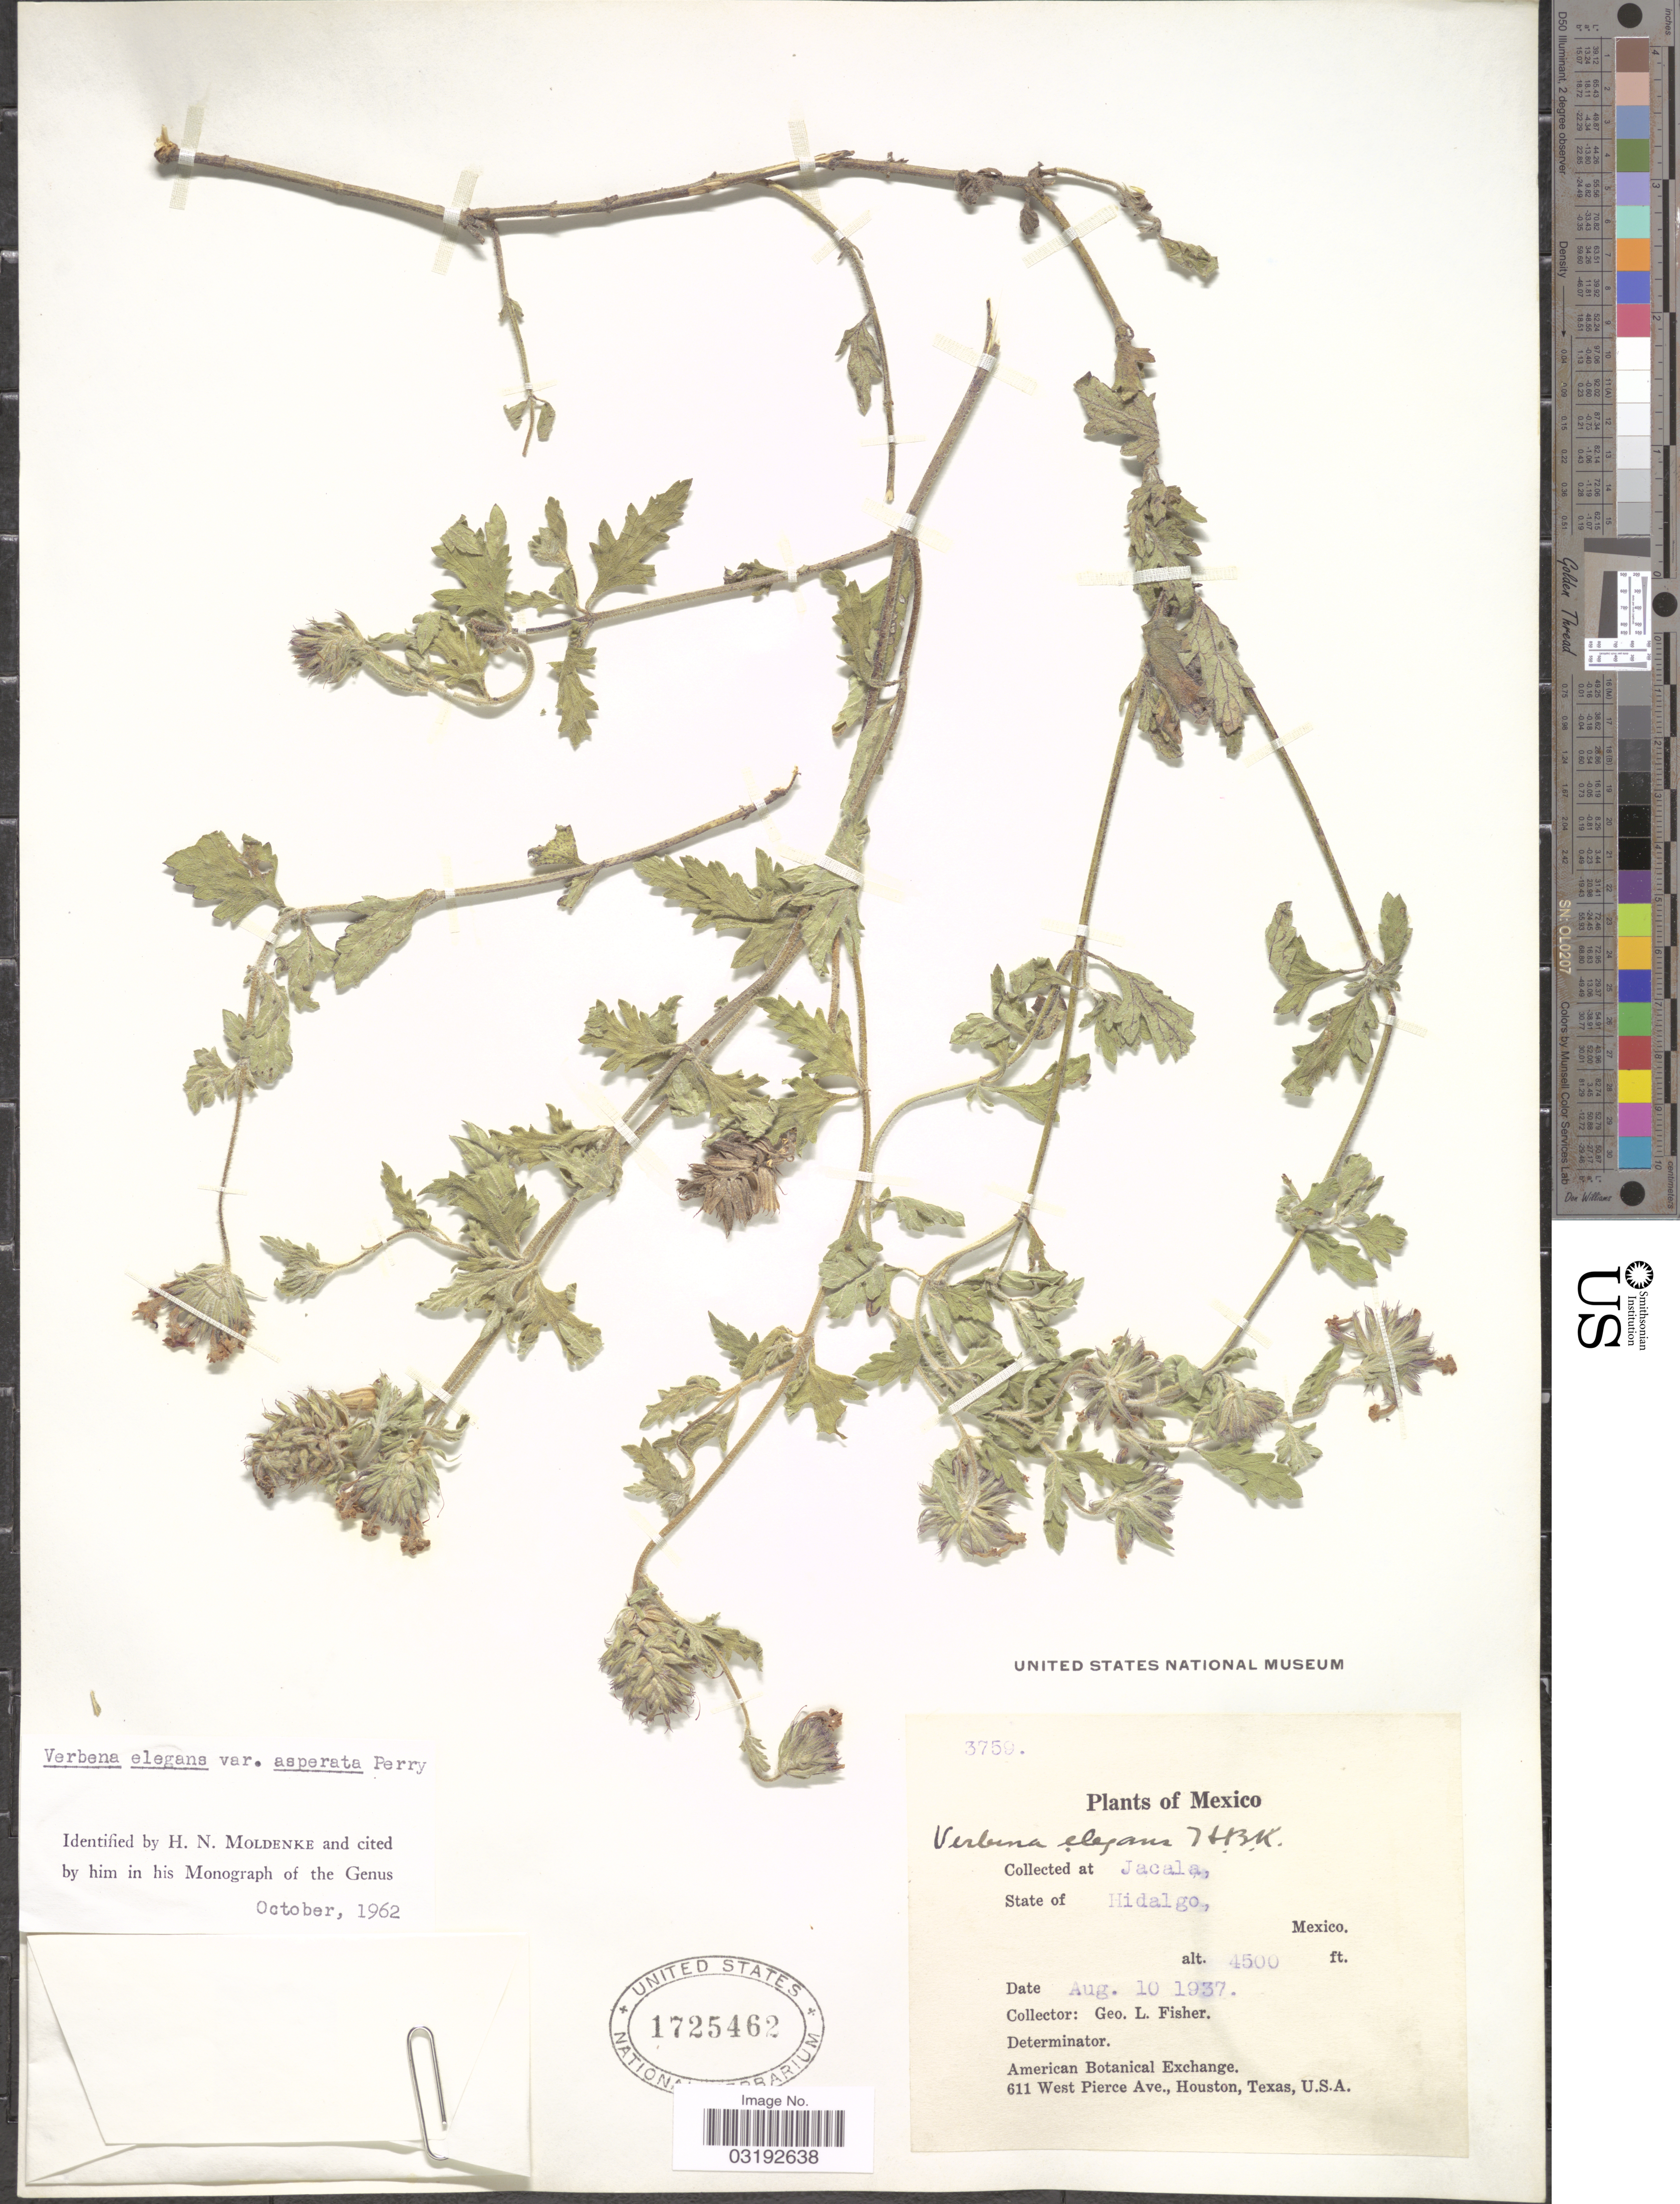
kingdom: Plantae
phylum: Tracheophyta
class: Magnoliopsida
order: Lamiales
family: Verbenaceae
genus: Verbena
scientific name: Verbena ambrosiifolia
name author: Rydb. ex Small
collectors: G. L. Fisher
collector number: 3759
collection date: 1937-08-10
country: Mexico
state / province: Hidalgo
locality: Jacala.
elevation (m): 1372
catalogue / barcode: US 1725462